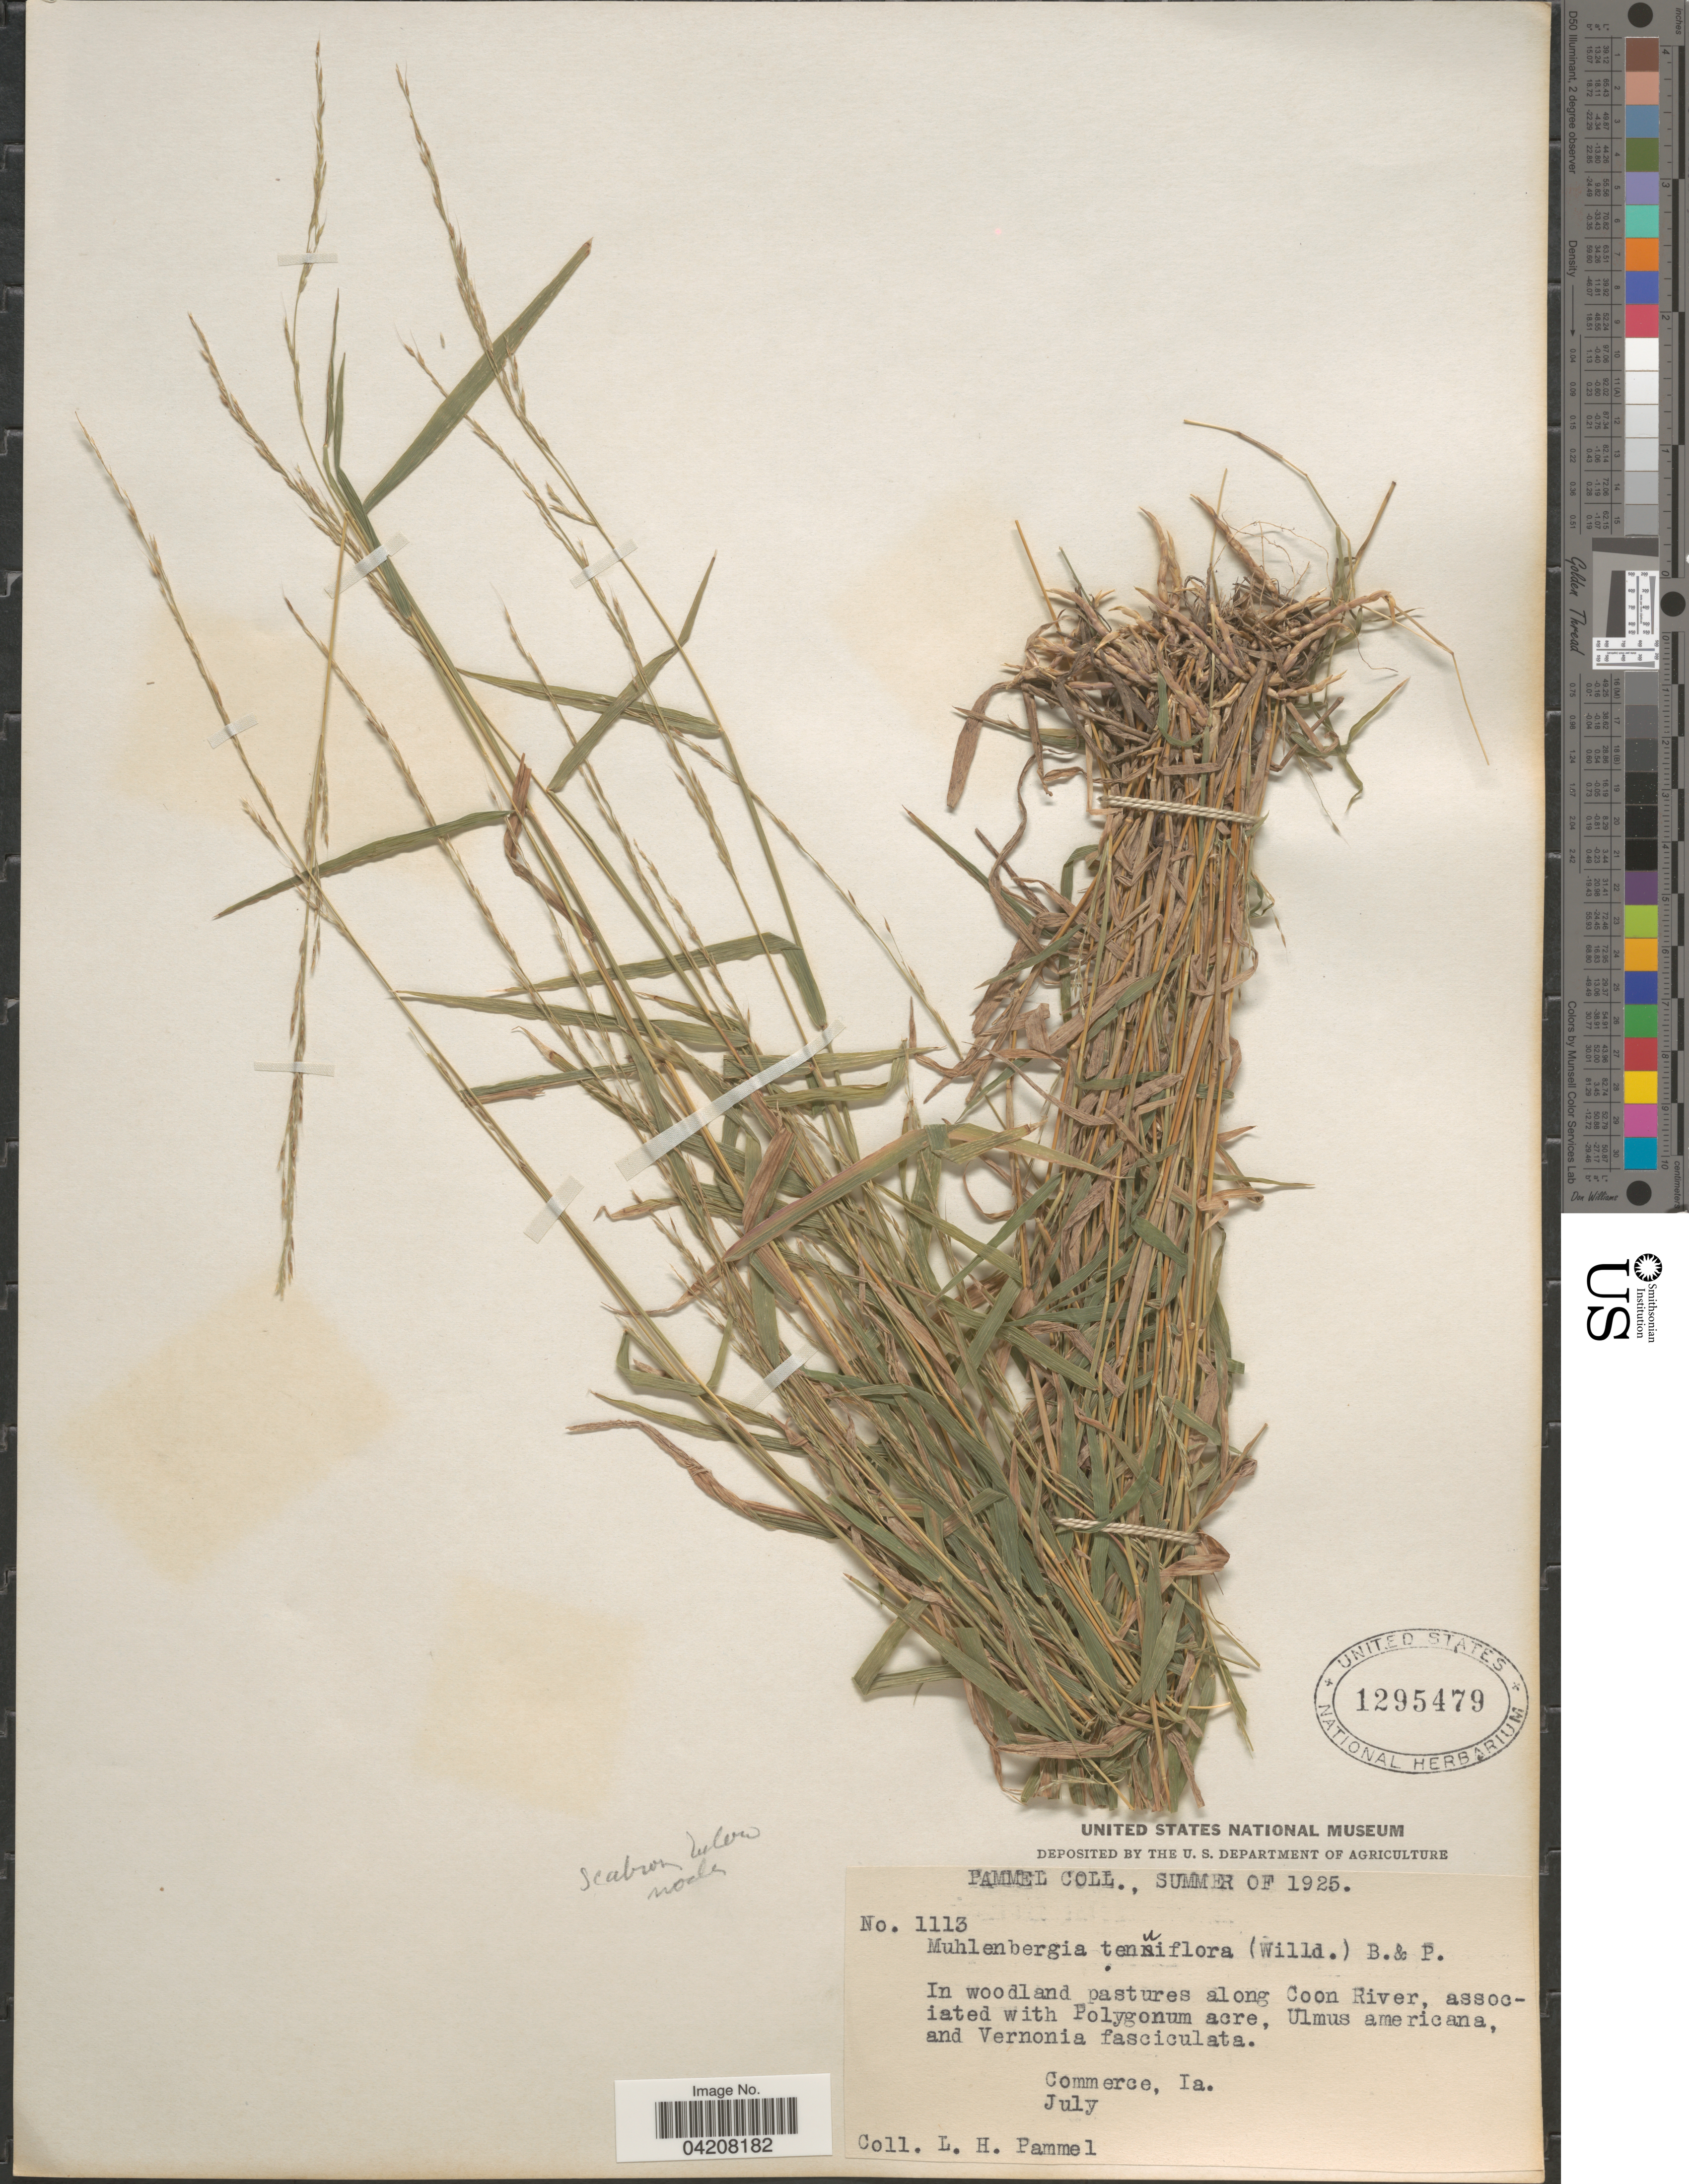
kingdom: Plantae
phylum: Tracheophyta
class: Liliopsida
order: Poales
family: Poaceae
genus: Muhlenbergia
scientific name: Muhlenbergia bushii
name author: R.W. Pohl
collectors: L. Pammel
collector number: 1113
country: United States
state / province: Iowa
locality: In woodland pastures along Coon River. Commerce.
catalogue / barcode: US 1295479